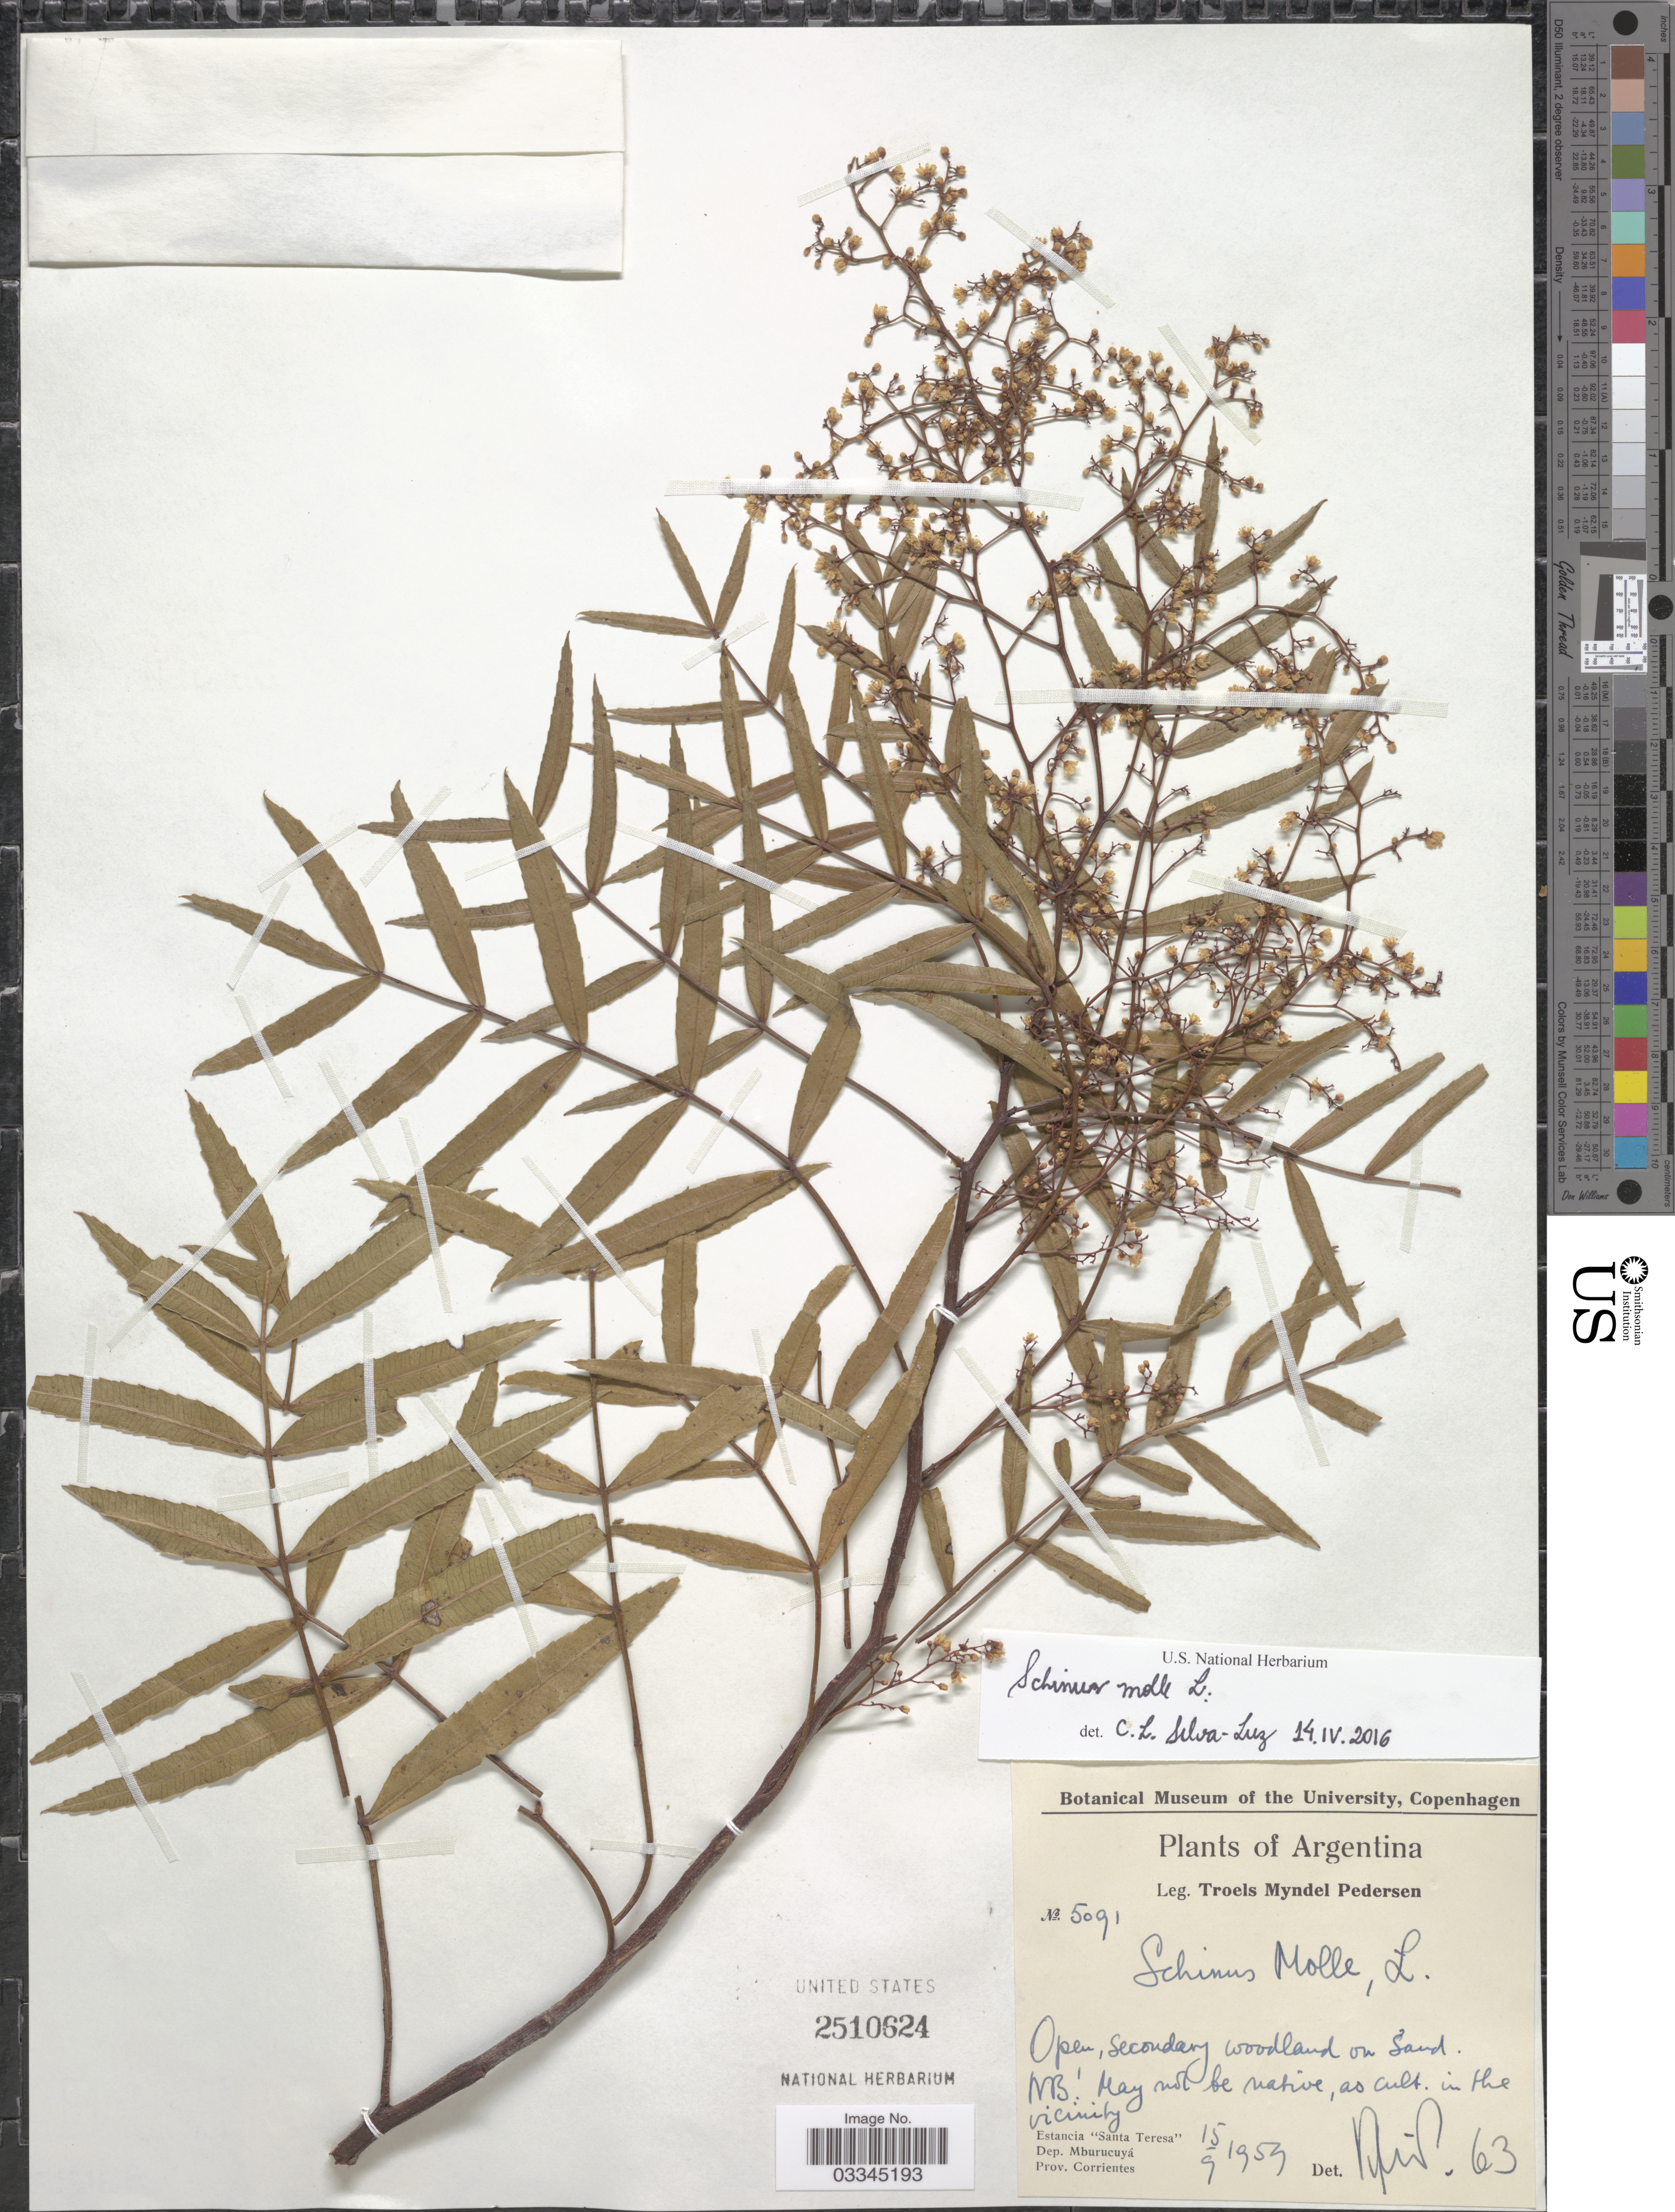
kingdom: Plantae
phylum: Tracheophyta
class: Magnoliopsida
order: Sapindales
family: Anacardiaceae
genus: Schinus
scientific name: Schinus molle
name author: L.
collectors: T. Pederson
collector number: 5091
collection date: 1959-09-15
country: Argentina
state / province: Corrientes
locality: Estancia "Santa Teresa", Dep. Mburucuyá.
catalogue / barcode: US 2510624